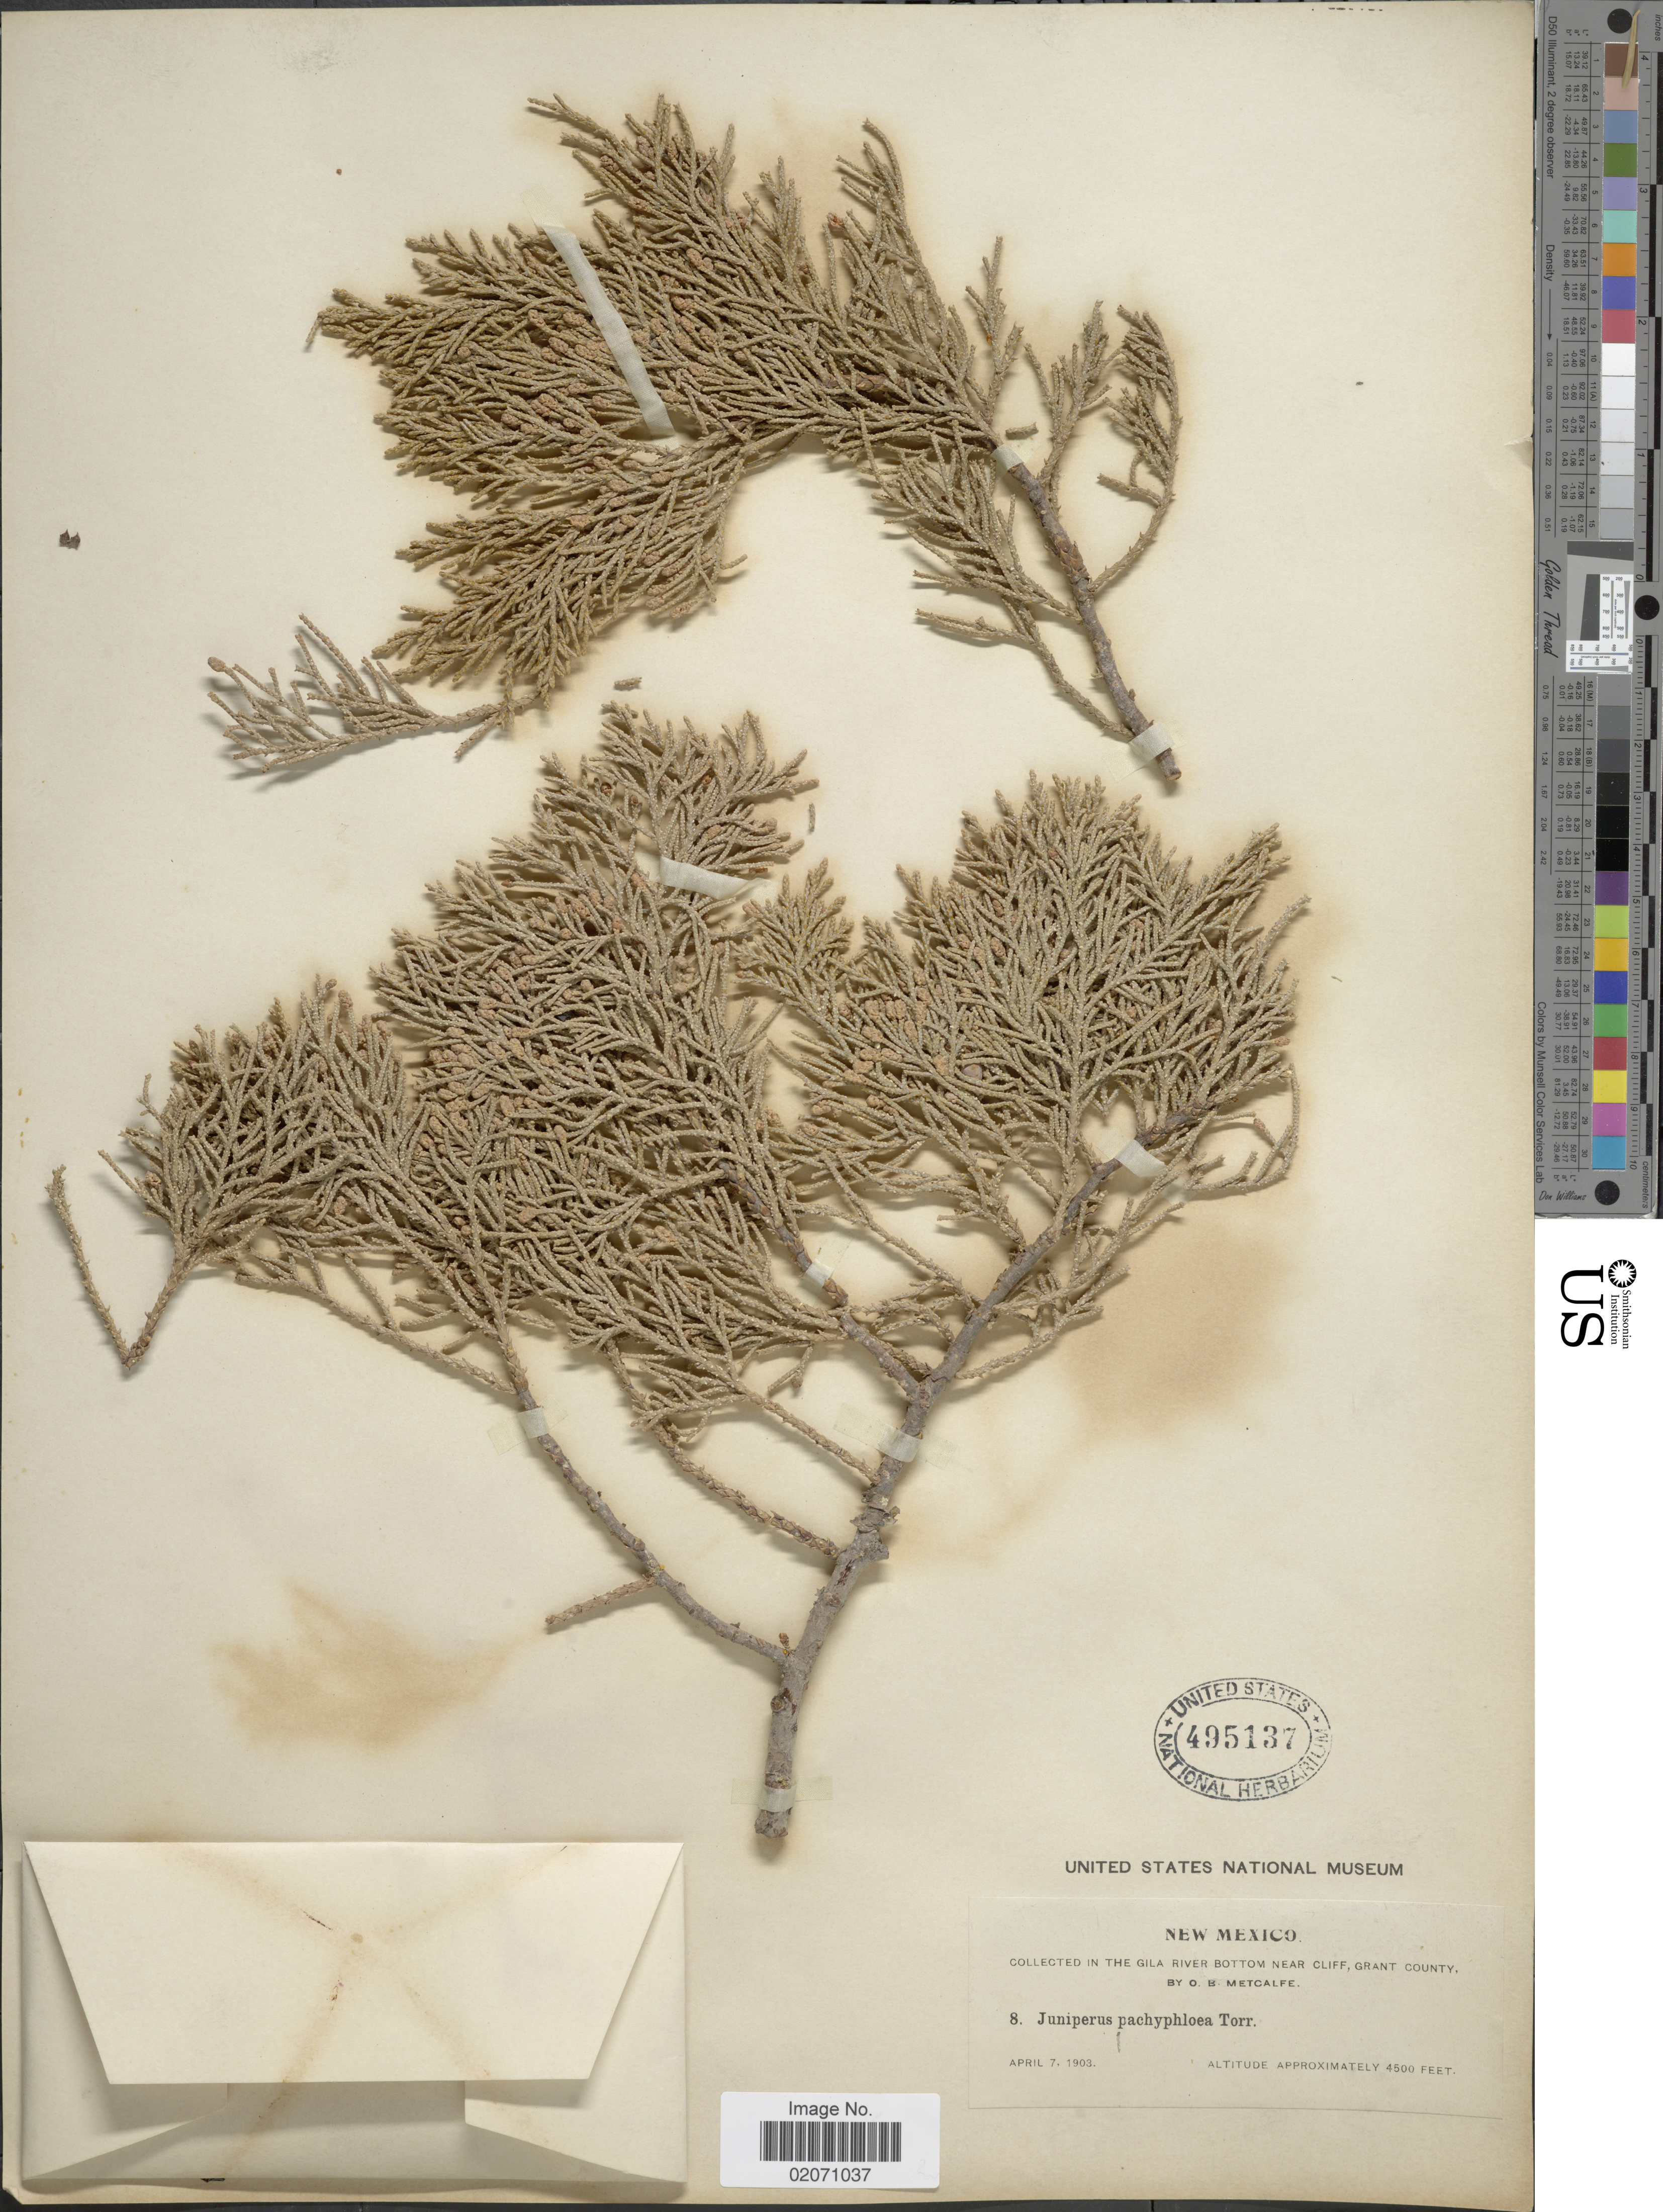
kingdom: Plantae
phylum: Tracheophyta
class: Pinopsida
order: Pinales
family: Cupressaceae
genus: Juniperus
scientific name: Juniperus deppeana var. pachyphlaea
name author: (Torr.) Martínez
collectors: O. B. Metcalfe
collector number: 8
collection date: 1903-04-07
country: United States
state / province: New Mexico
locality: In the Gila River Bottom near Cliff, Grant County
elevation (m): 1372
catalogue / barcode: US 495137